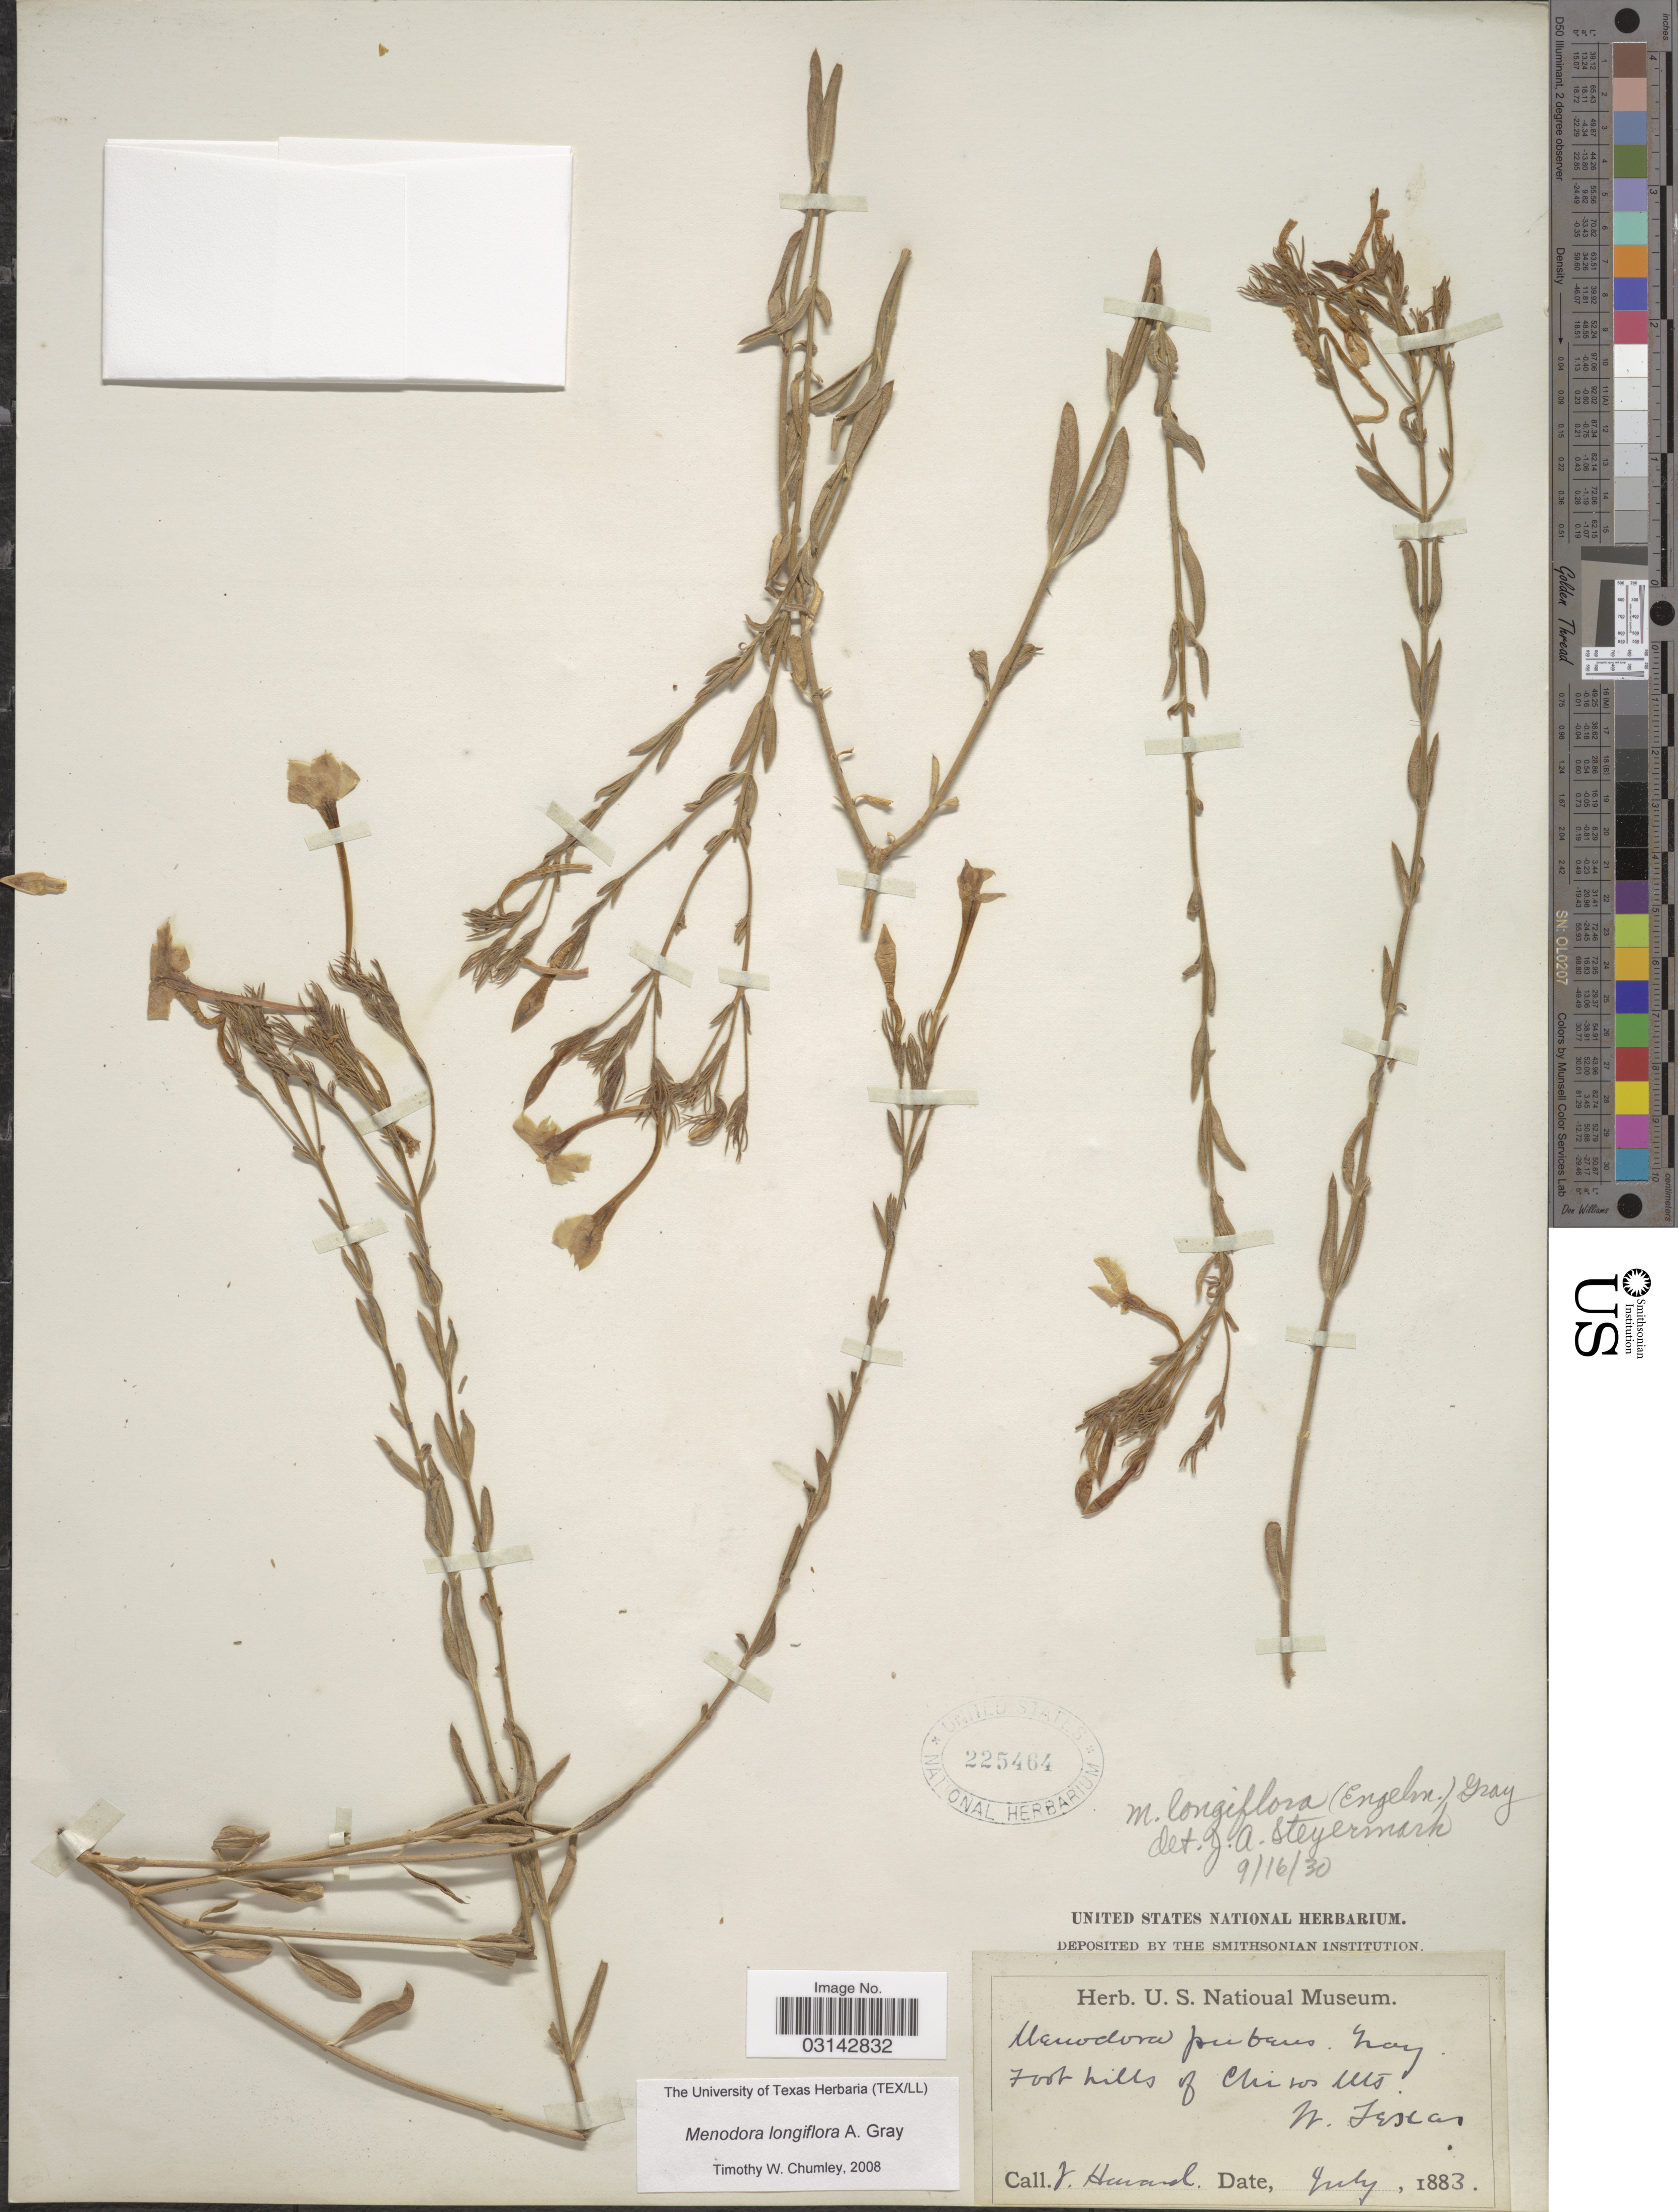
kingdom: Plantae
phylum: Tracheophyta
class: Magnoliopsida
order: Lamiales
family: Oleaceae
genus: Menodora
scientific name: Menodora longiflora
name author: A. Gray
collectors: V. Havard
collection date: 1883-07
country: United States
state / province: Texas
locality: Foothills of Chisos Mts. W. Texas.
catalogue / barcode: US 225464